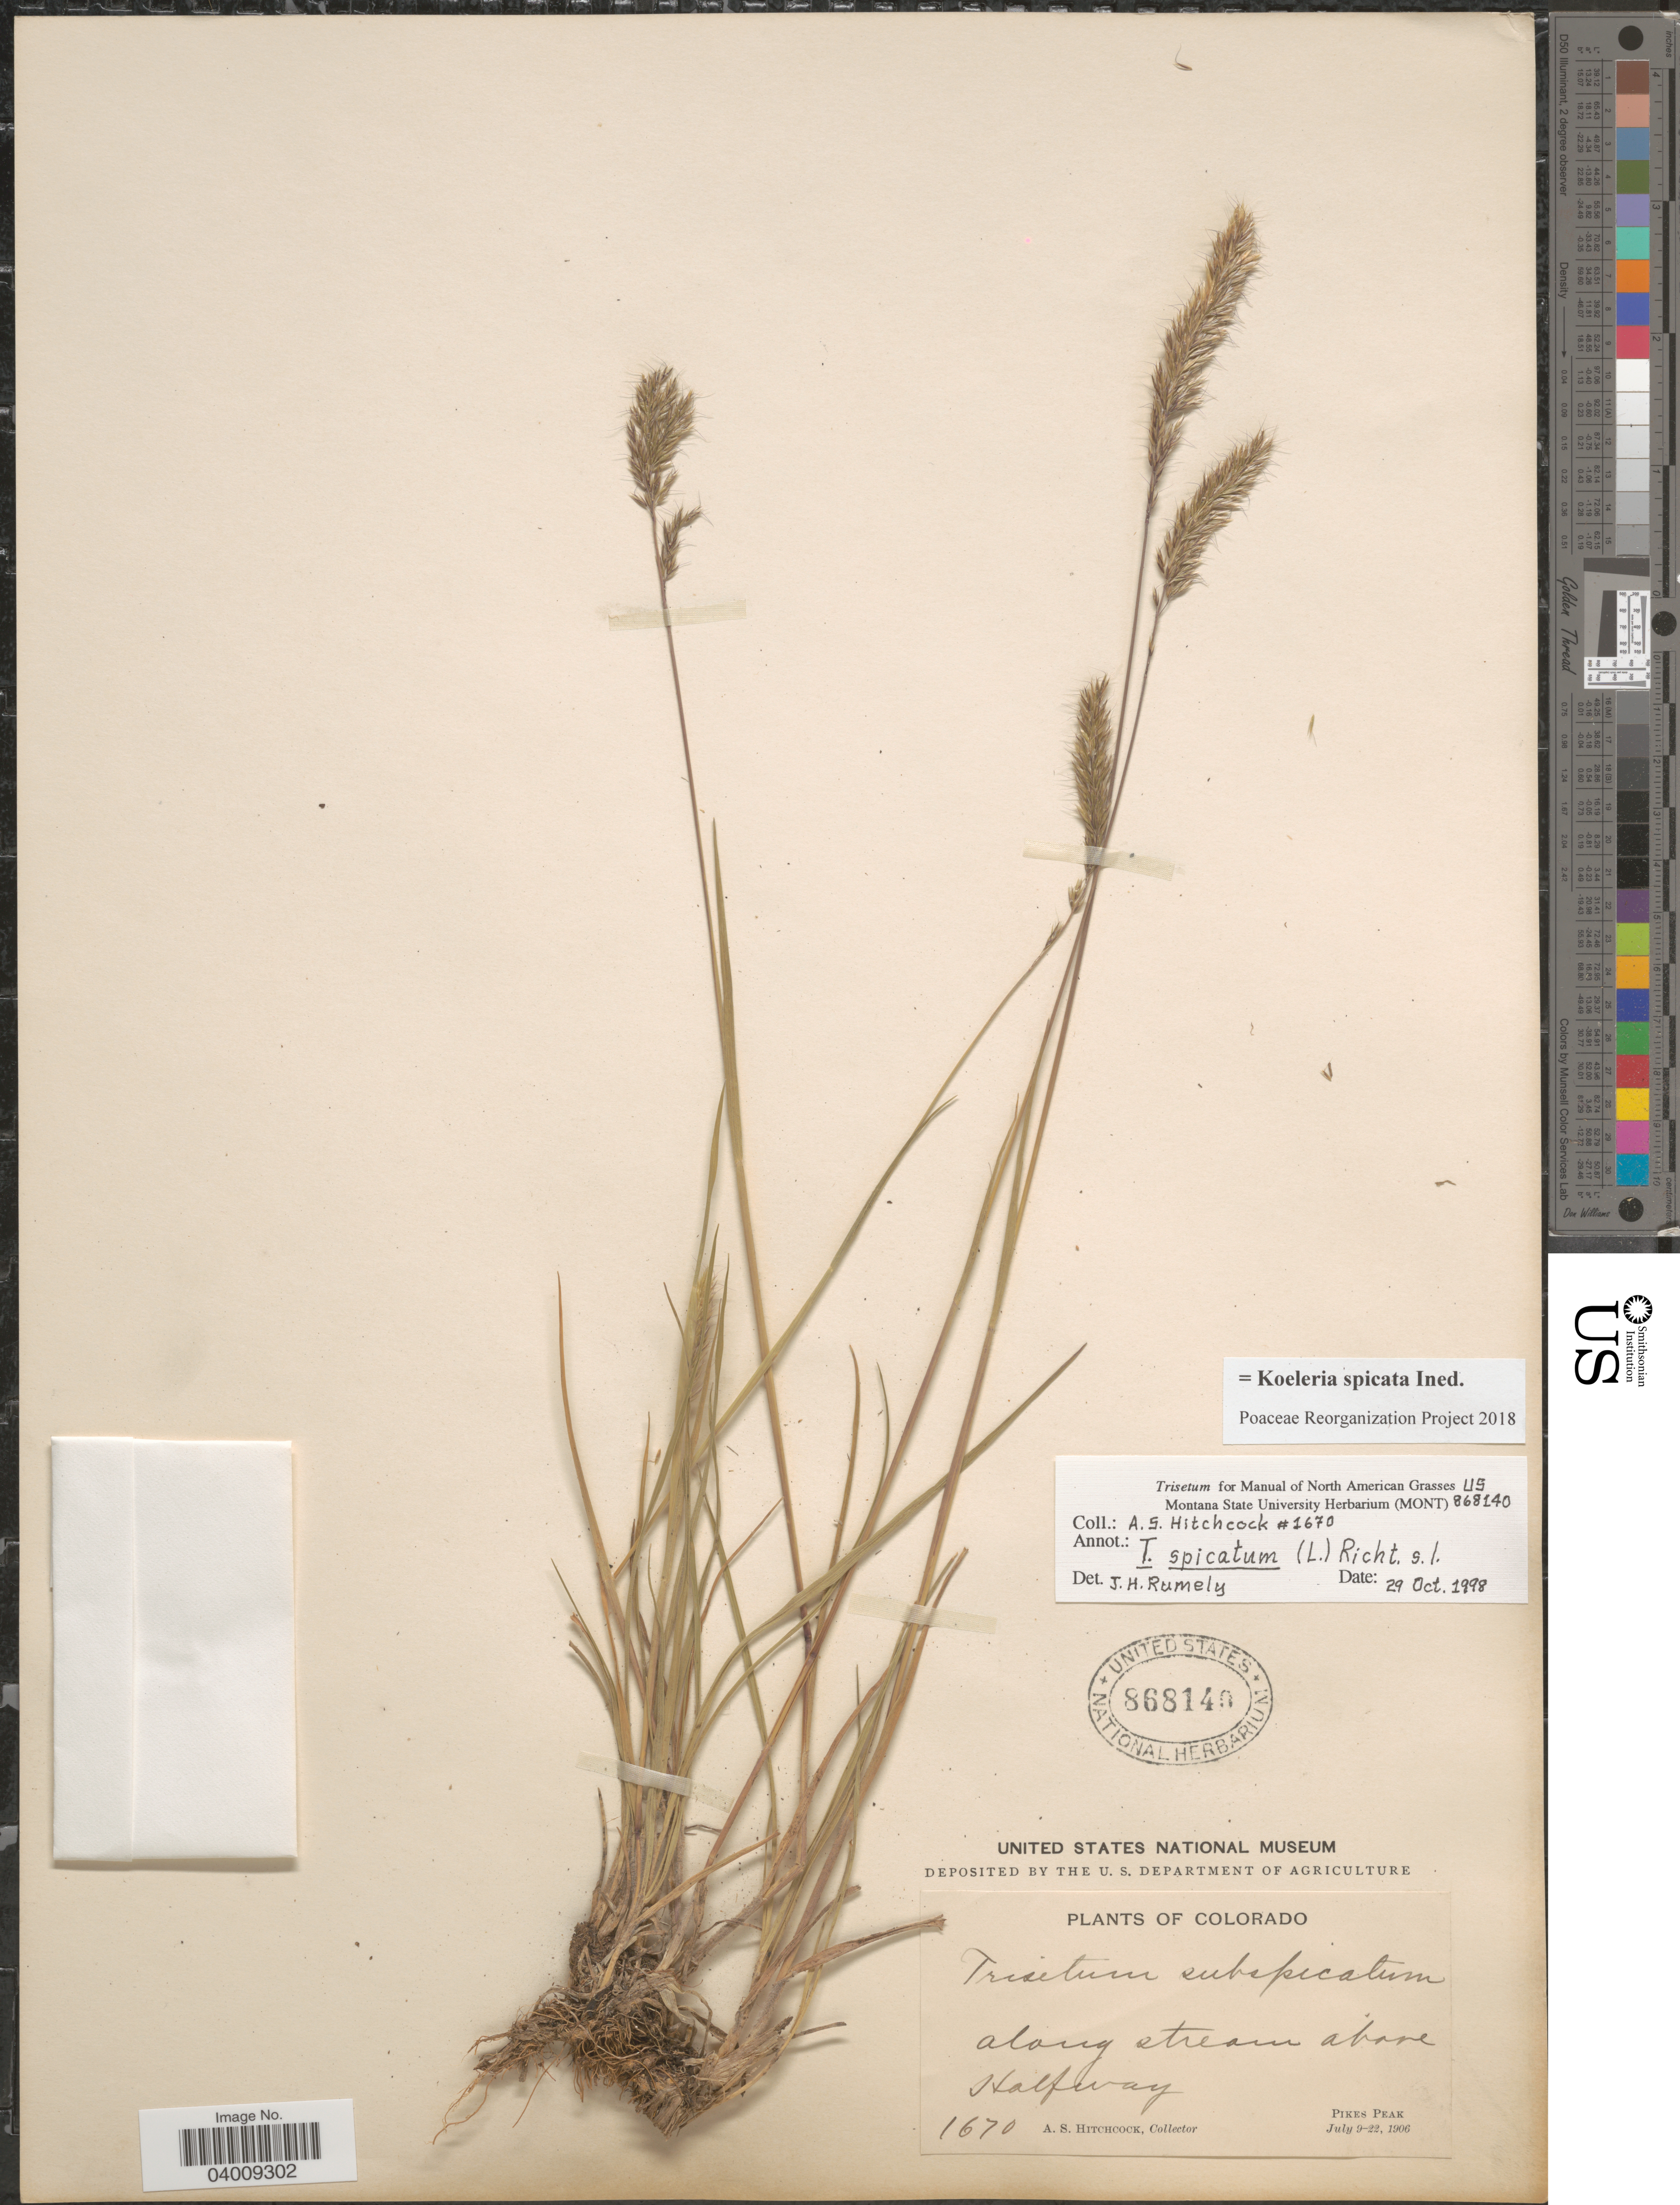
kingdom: Plantae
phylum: Tracheophyta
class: Liliopsida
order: Poales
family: Poaceae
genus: Koeleria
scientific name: Koeleria spicata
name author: (L.) Barberá et al.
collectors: A. S. Hitchcock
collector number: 1670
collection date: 1906-07-09/1906-07-22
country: United States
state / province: Colorado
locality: Along stream above Halfway. Pikes Peak.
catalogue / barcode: US 868140